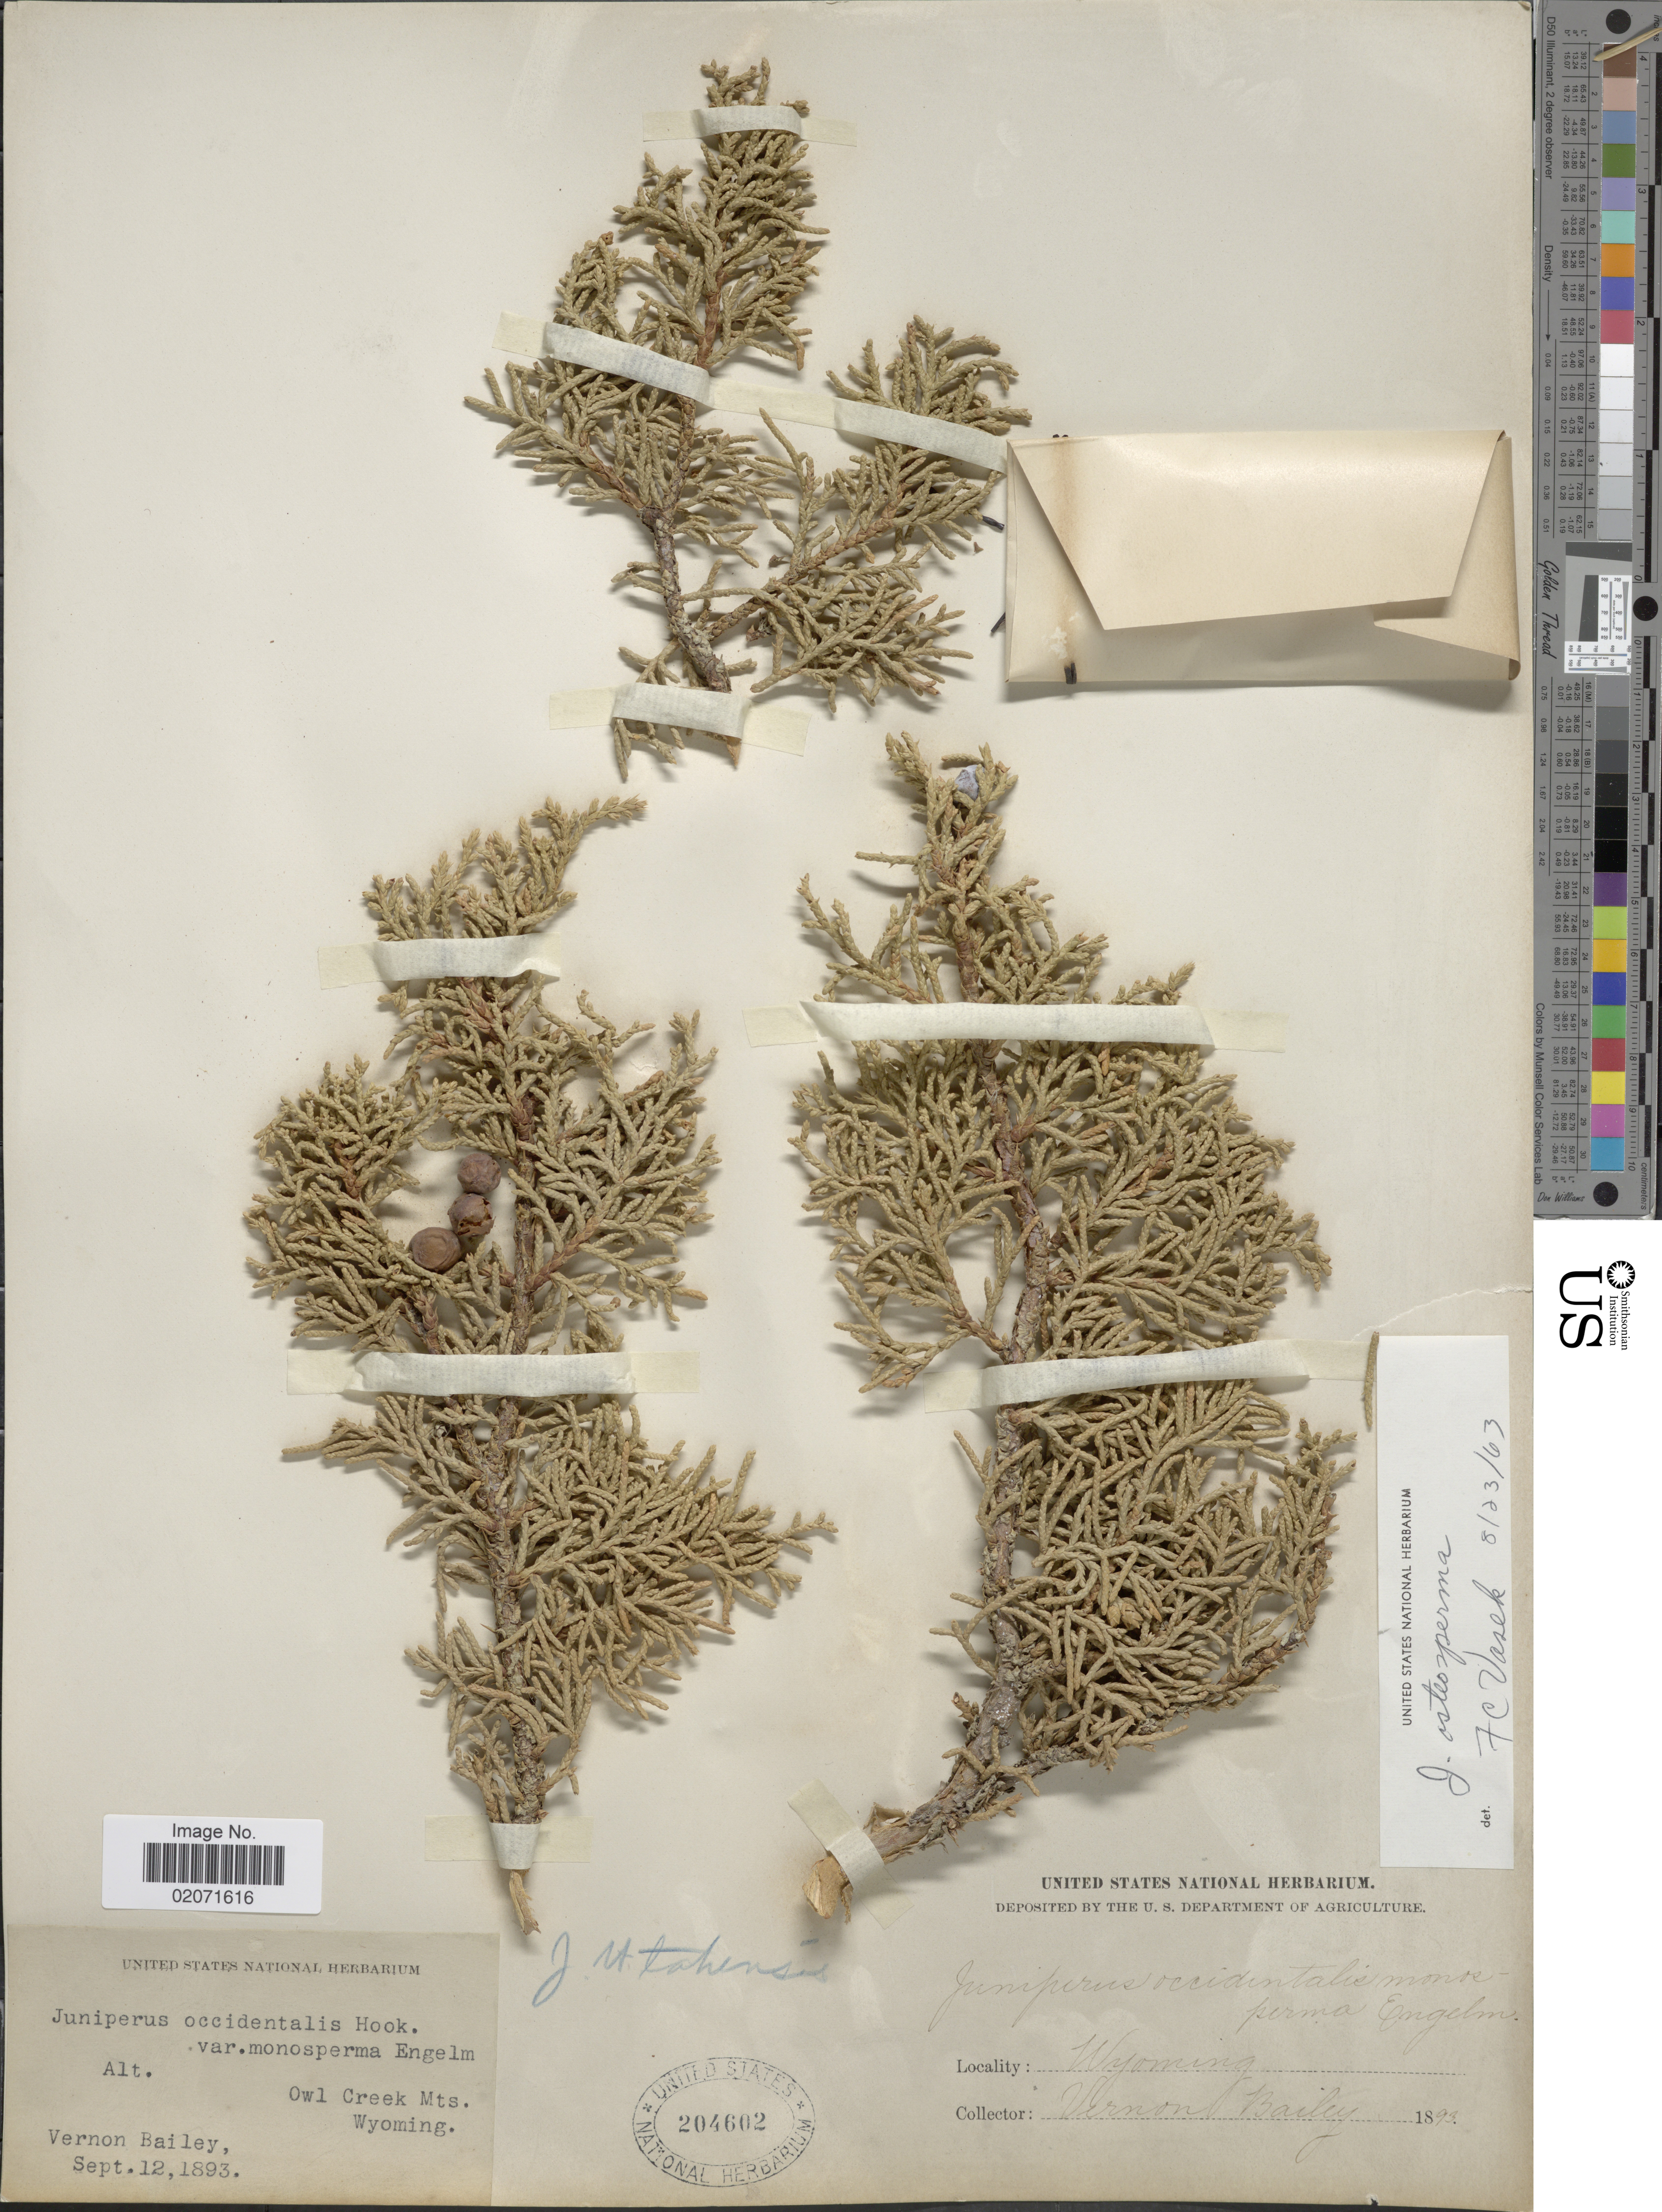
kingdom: Plantae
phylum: Tracheophyta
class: Pinopsida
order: Pinales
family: Cupressaceae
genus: Juniperus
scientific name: Juniperus osteosperma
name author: (Torr.) Little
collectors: V. O. Bailey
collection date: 1893-09-12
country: United States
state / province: Wyoming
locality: Owl Creek Mts.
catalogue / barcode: US 204602